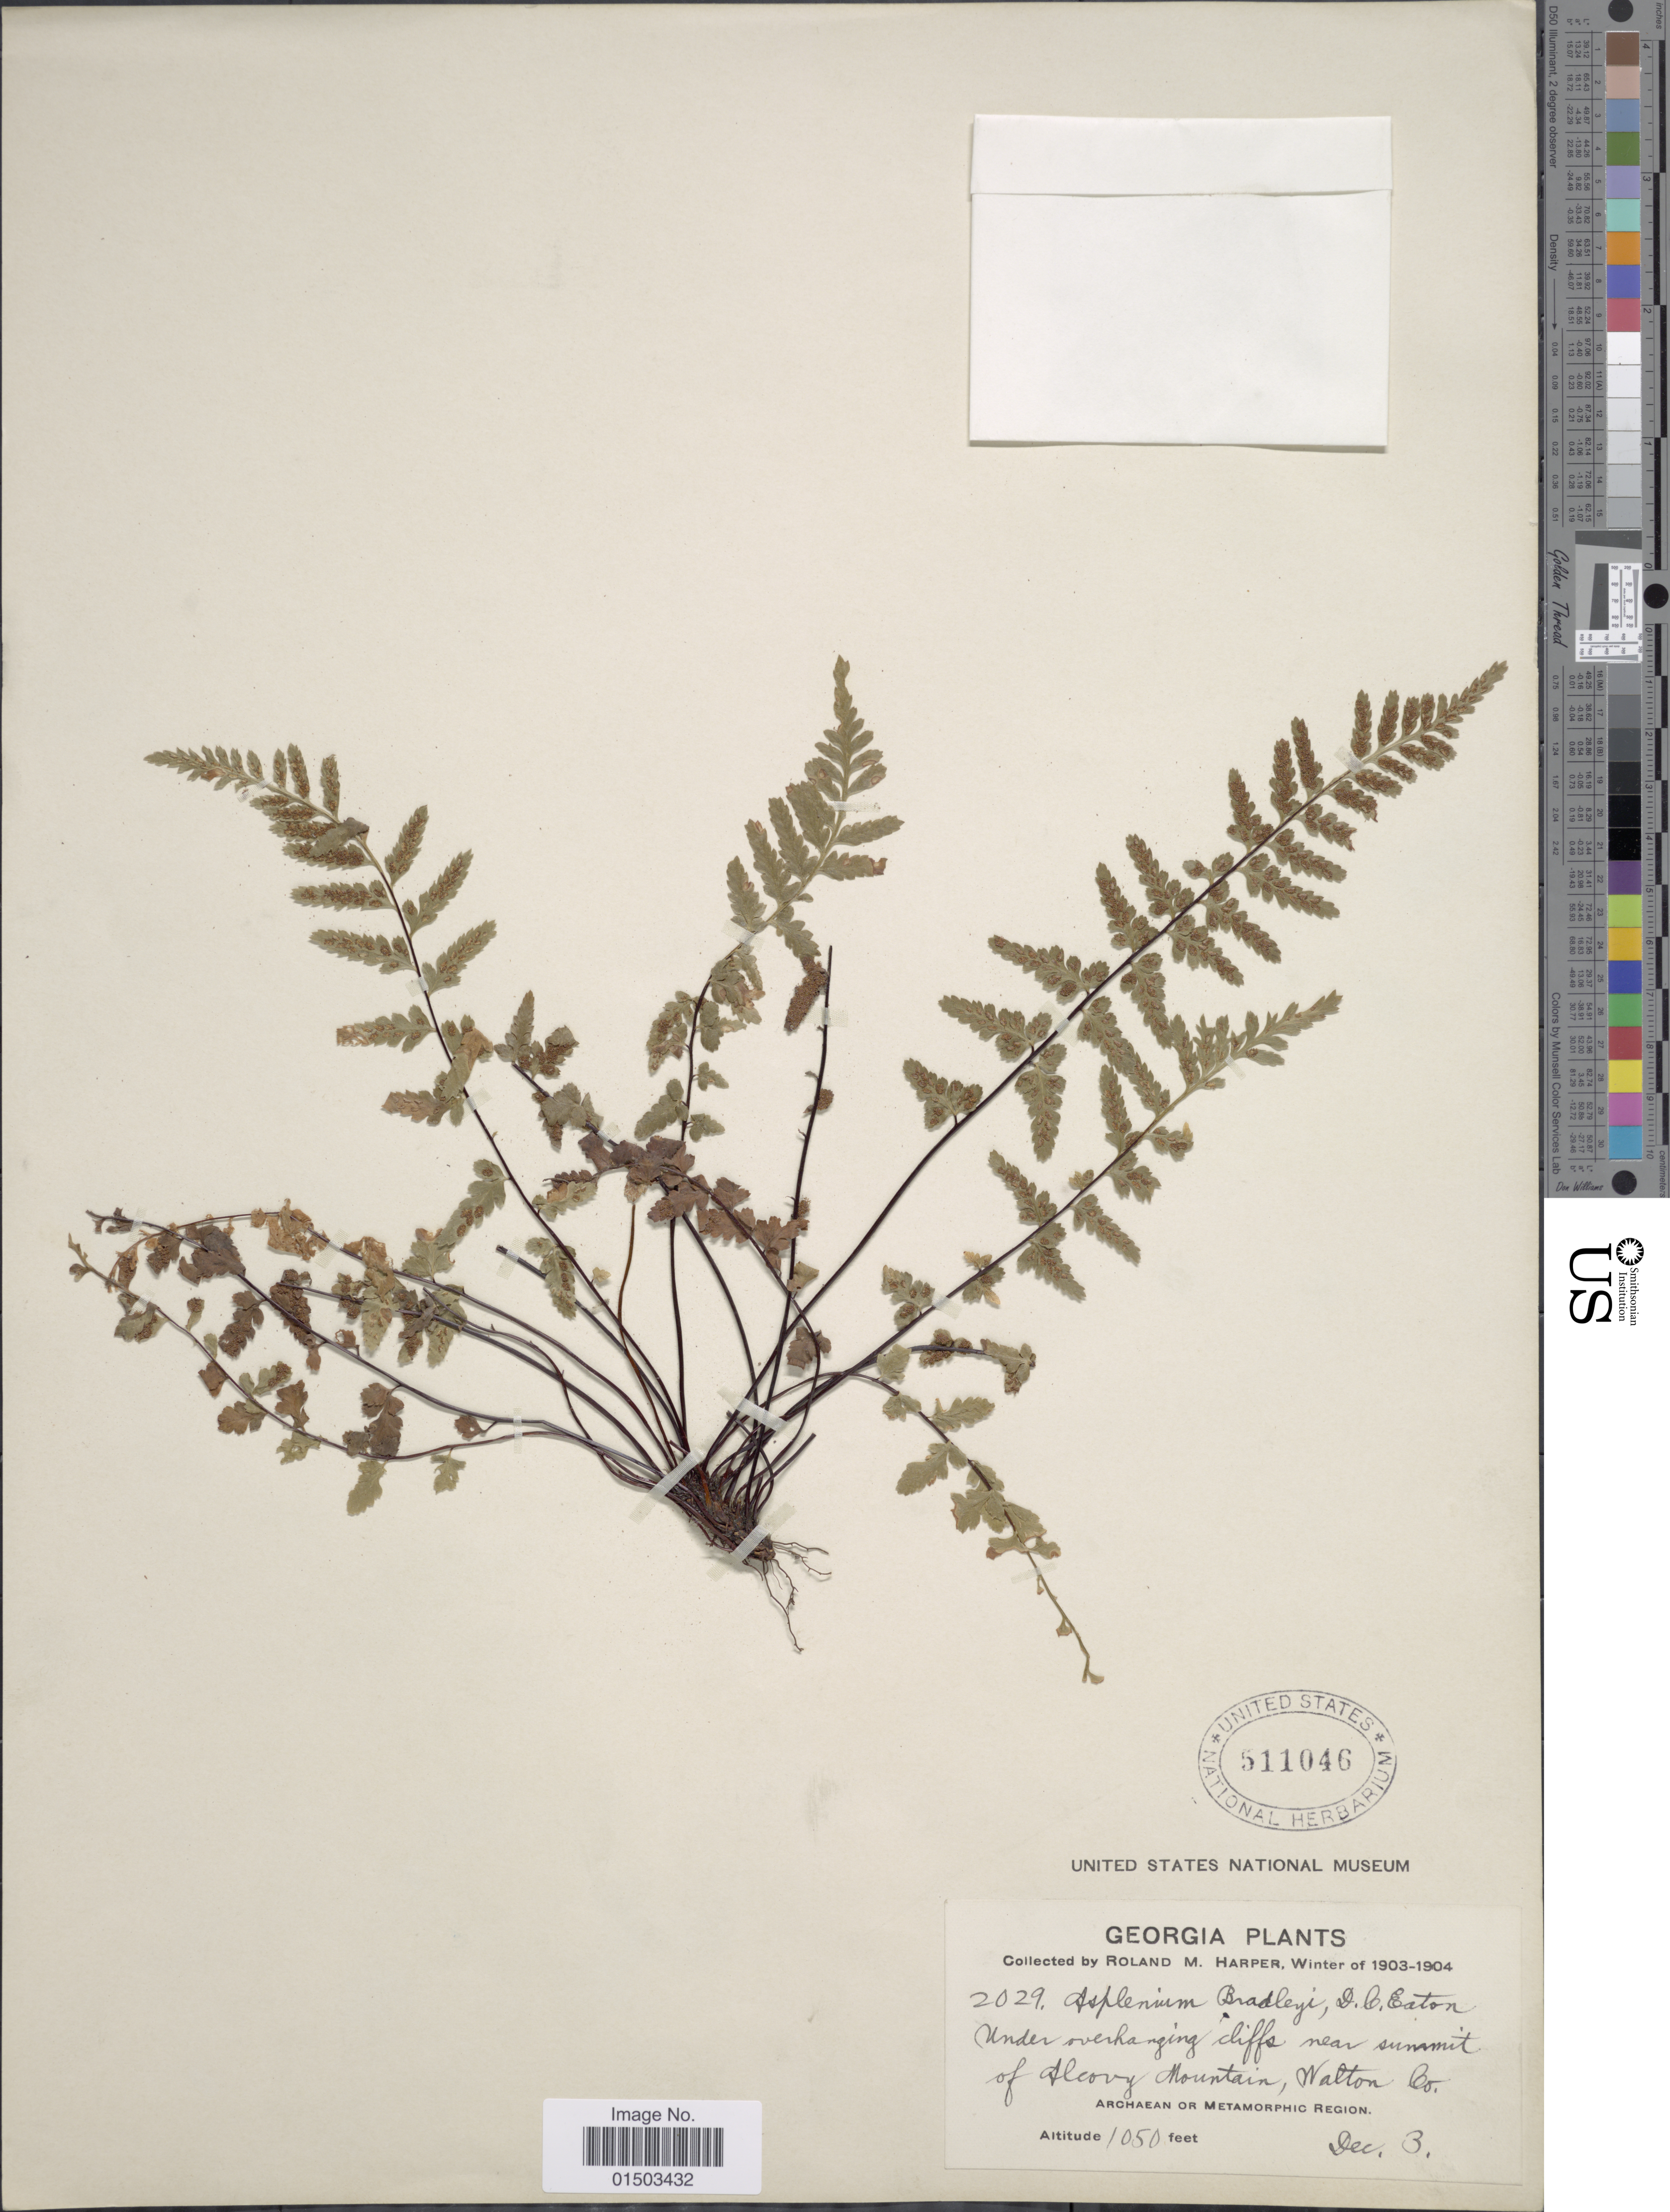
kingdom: Plantae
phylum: Tracheophyta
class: Polypodiopsida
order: Polypodiales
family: Aspleniaceae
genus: Asplenium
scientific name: Asplenium bradleyi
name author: D.C. Eaton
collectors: R. M. Harper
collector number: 2029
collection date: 1903-12-03/1904-12-03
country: United States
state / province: Georgia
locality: Georgia. Near summit of Alcovy Mountain, Walton Co., Archaean or Metamorphic Region.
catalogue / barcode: US 511046